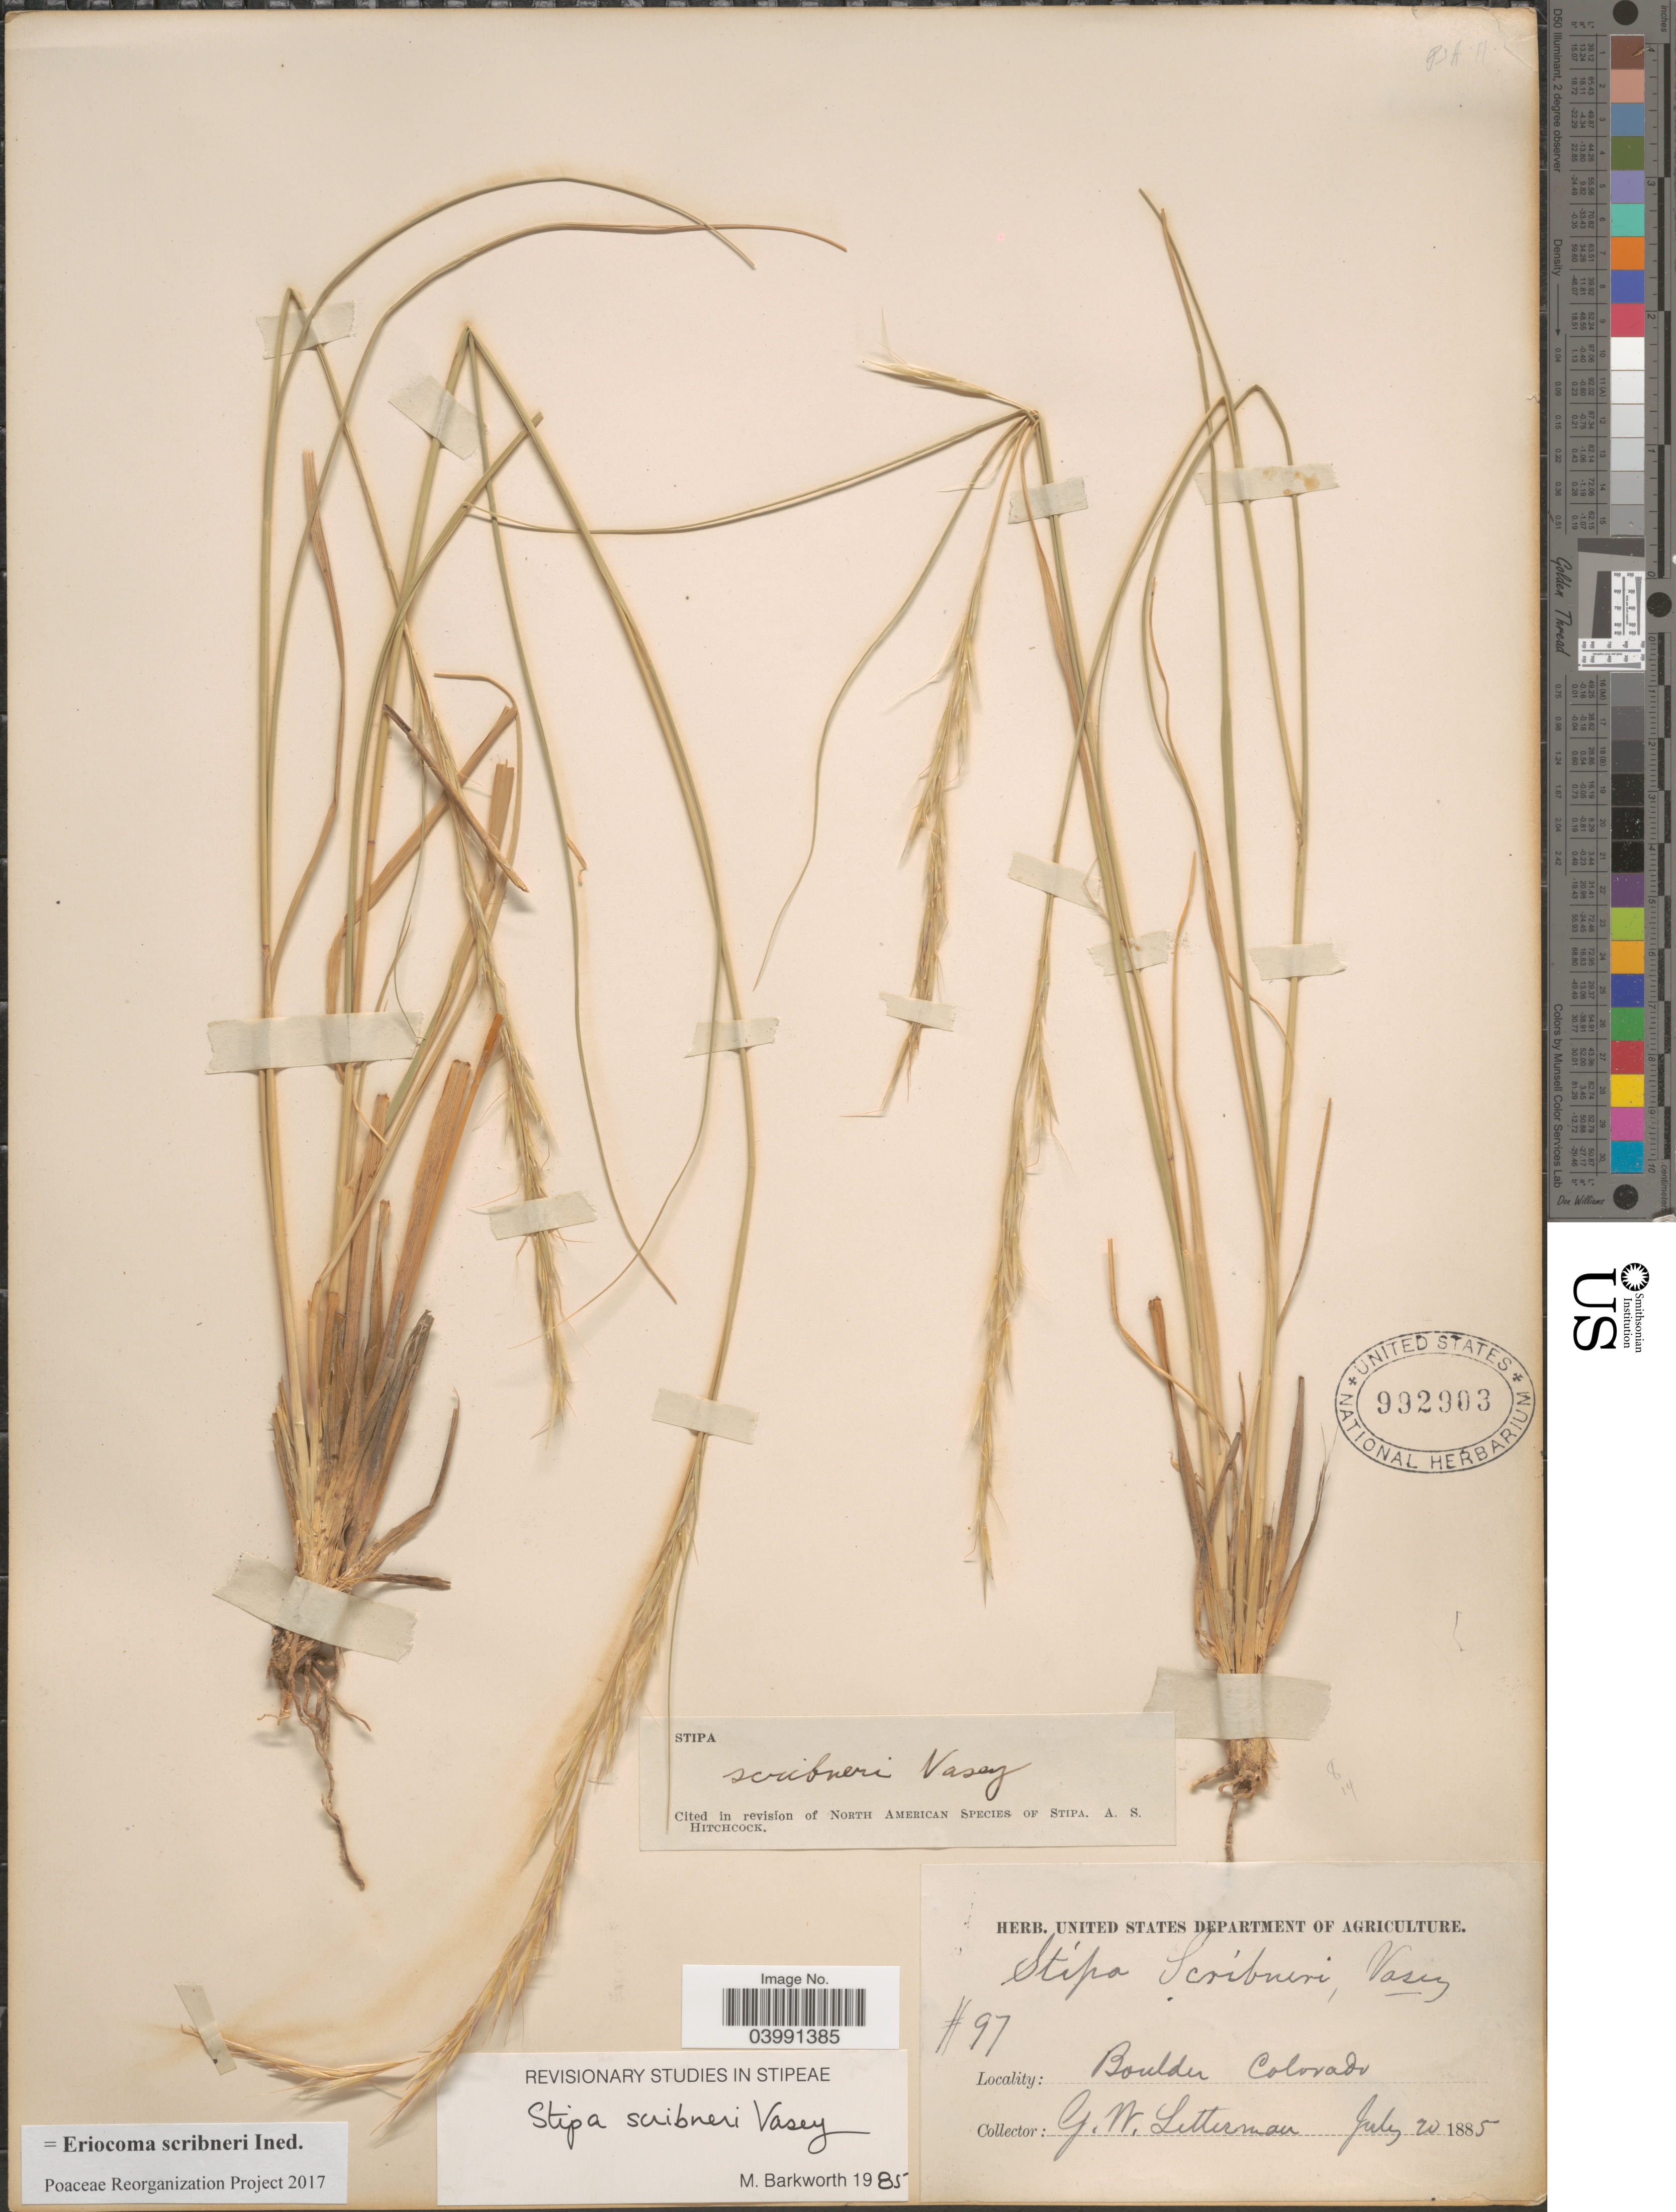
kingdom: Plantae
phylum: Tracheophyta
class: Liliopsida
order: Poales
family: Poaceae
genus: Eriocoma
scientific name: Eriocoma scribneri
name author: (Vasey) Romasch.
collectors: G. W. Letterman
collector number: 97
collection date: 1885-07-20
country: United States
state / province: Colorado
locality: Boulder.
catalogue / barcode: US 992903